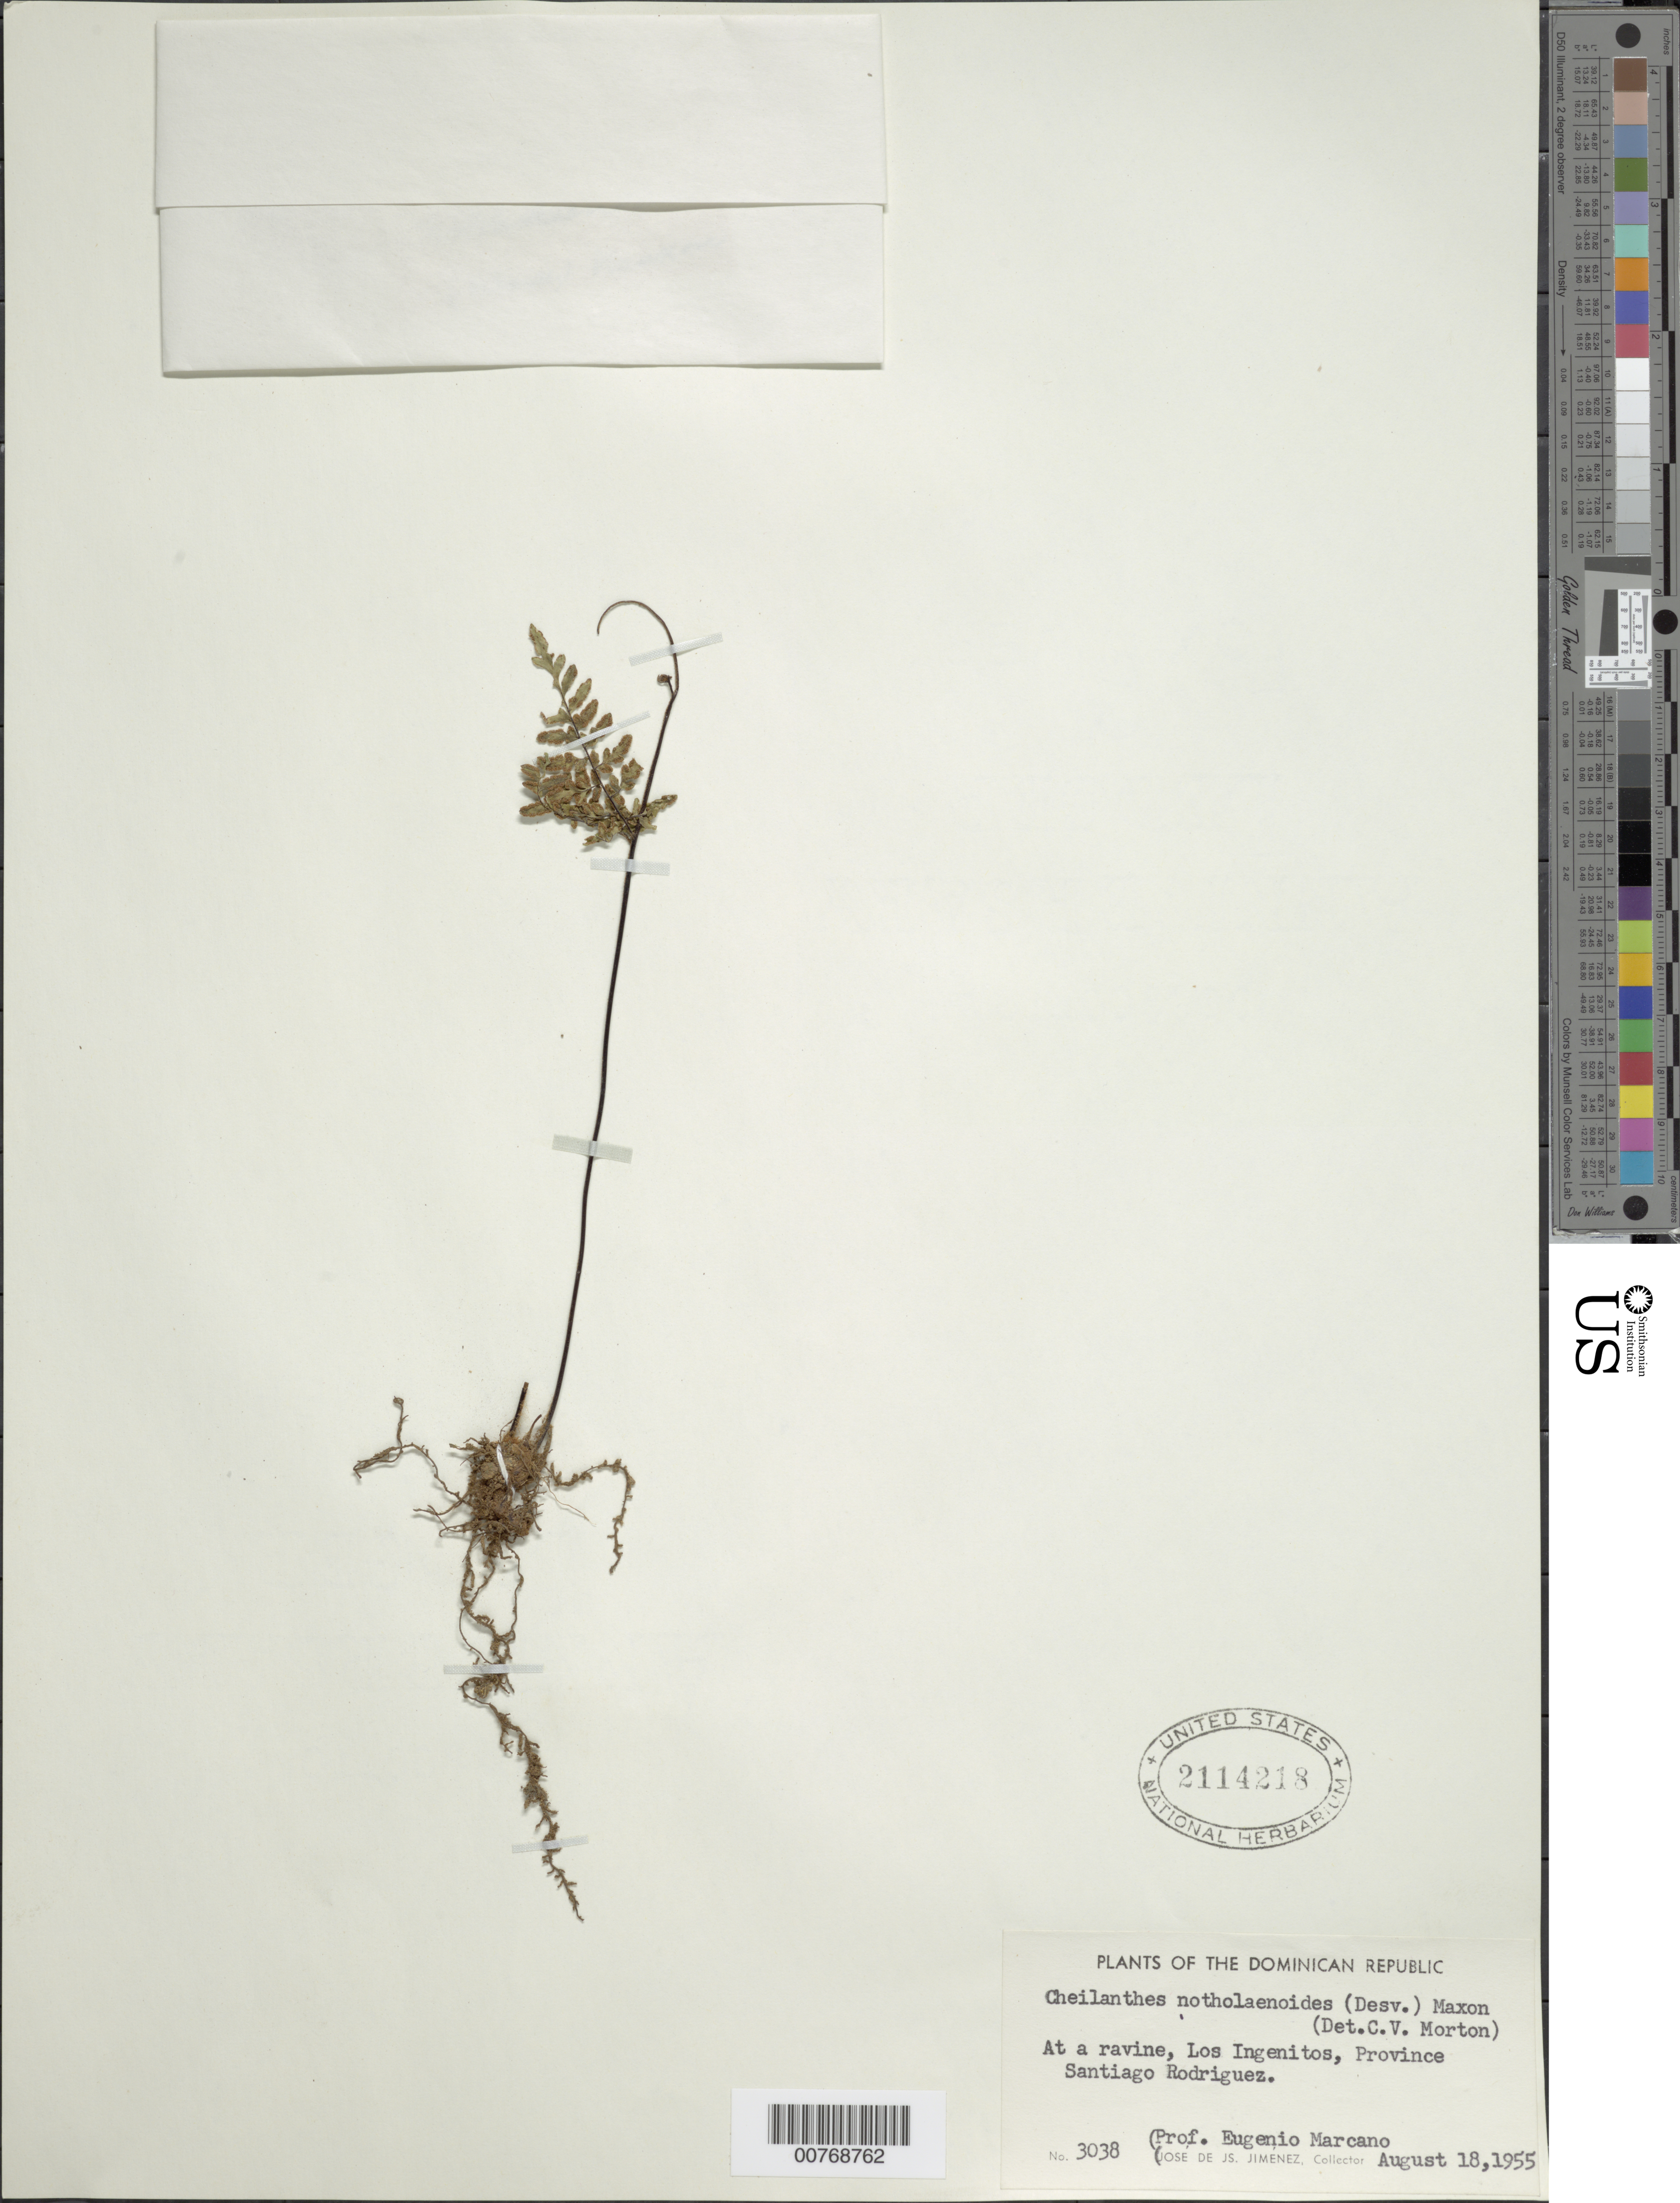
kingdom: Plantae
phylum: Tracheophyta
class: Polypodiopsida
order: Polypodiales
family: Pteridaceae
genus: Myriopteris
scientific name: Myriopteris notholaenoides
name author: (Desv.) Grusz & Windham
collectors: J. J. Jiménez & E. J. Marcano F.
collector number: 3038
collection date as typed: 18 Aug 1955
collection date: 1955-08-18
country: Dominican Republic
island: Hispaniola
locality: Los Ingenitos, Province Santiago Rodriguez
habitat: At a ravine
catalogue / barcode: US 2114218